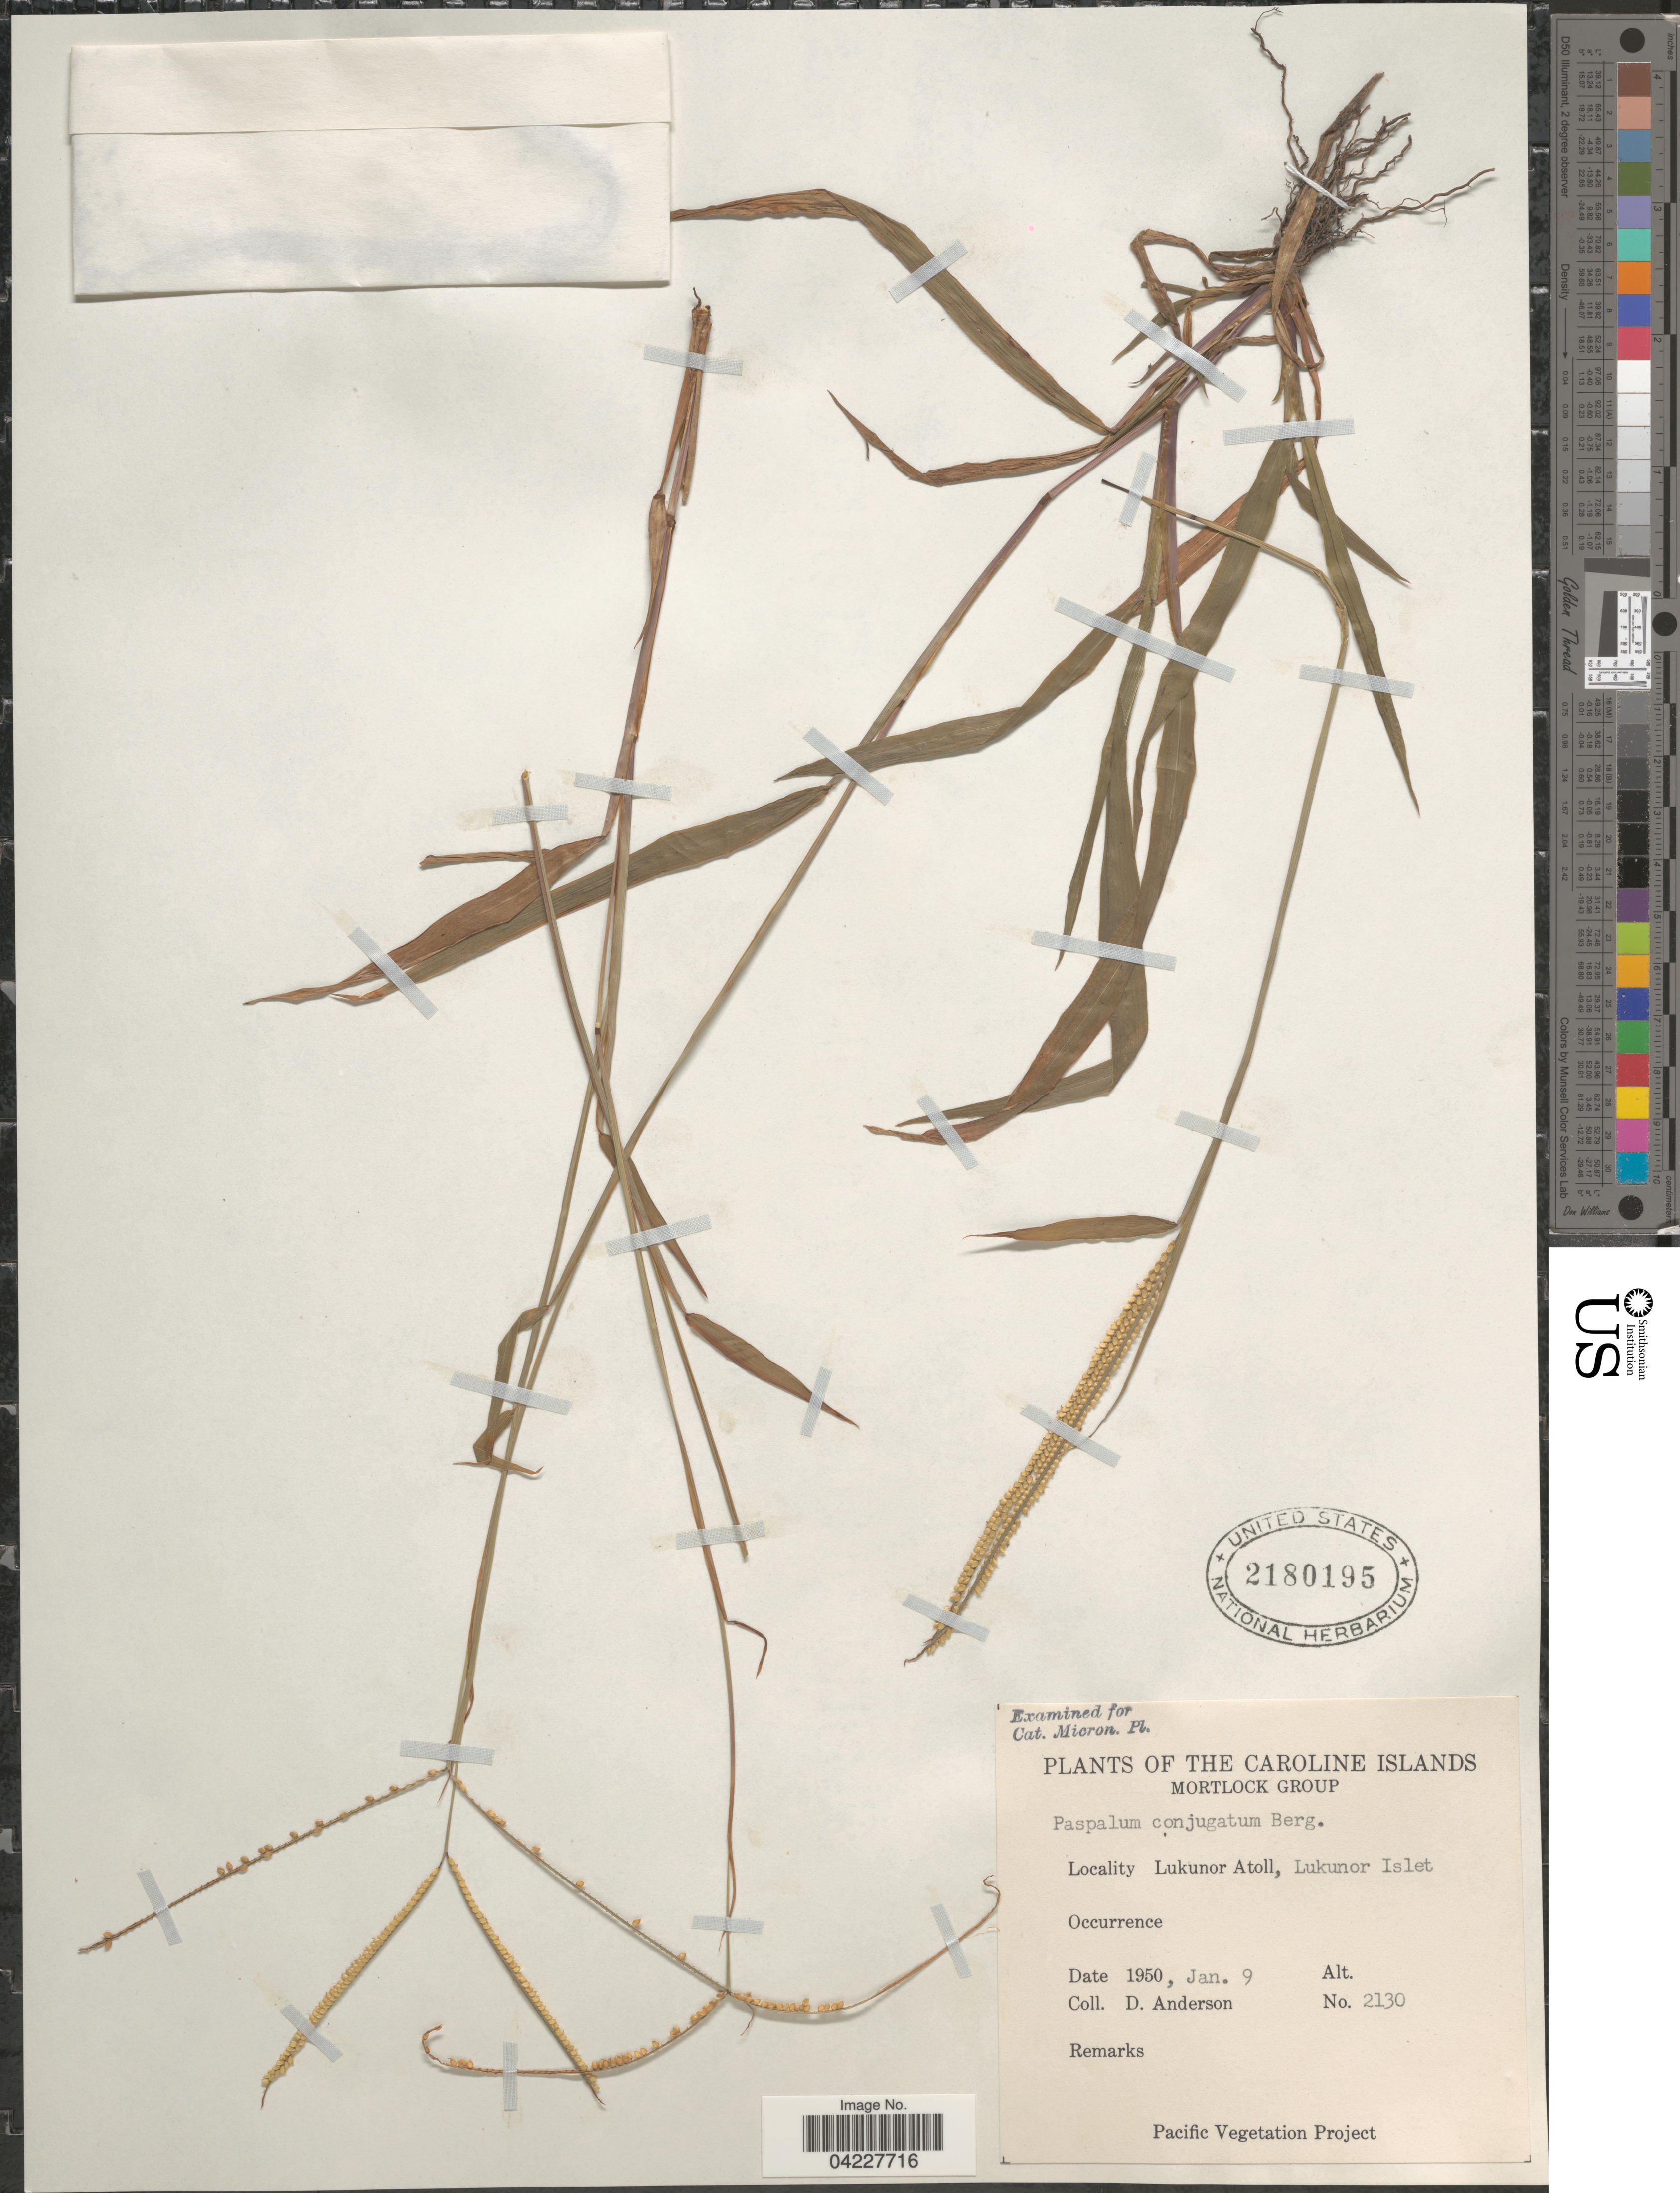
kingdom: Plantae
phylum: Tracheophyta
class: Liliopsida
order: Poales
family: Poaceae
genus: Paspalum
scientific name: Paspalum conjugatum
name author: P.J. Bergius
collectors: D. Anderson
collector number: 2130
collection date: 1950-01-09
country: Micronesia, Federated States of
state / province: Truk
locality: The Caroline Islands. Mortlock Group. Lukunor Atoll, Lukunor Islet.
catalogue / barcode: US 2180195